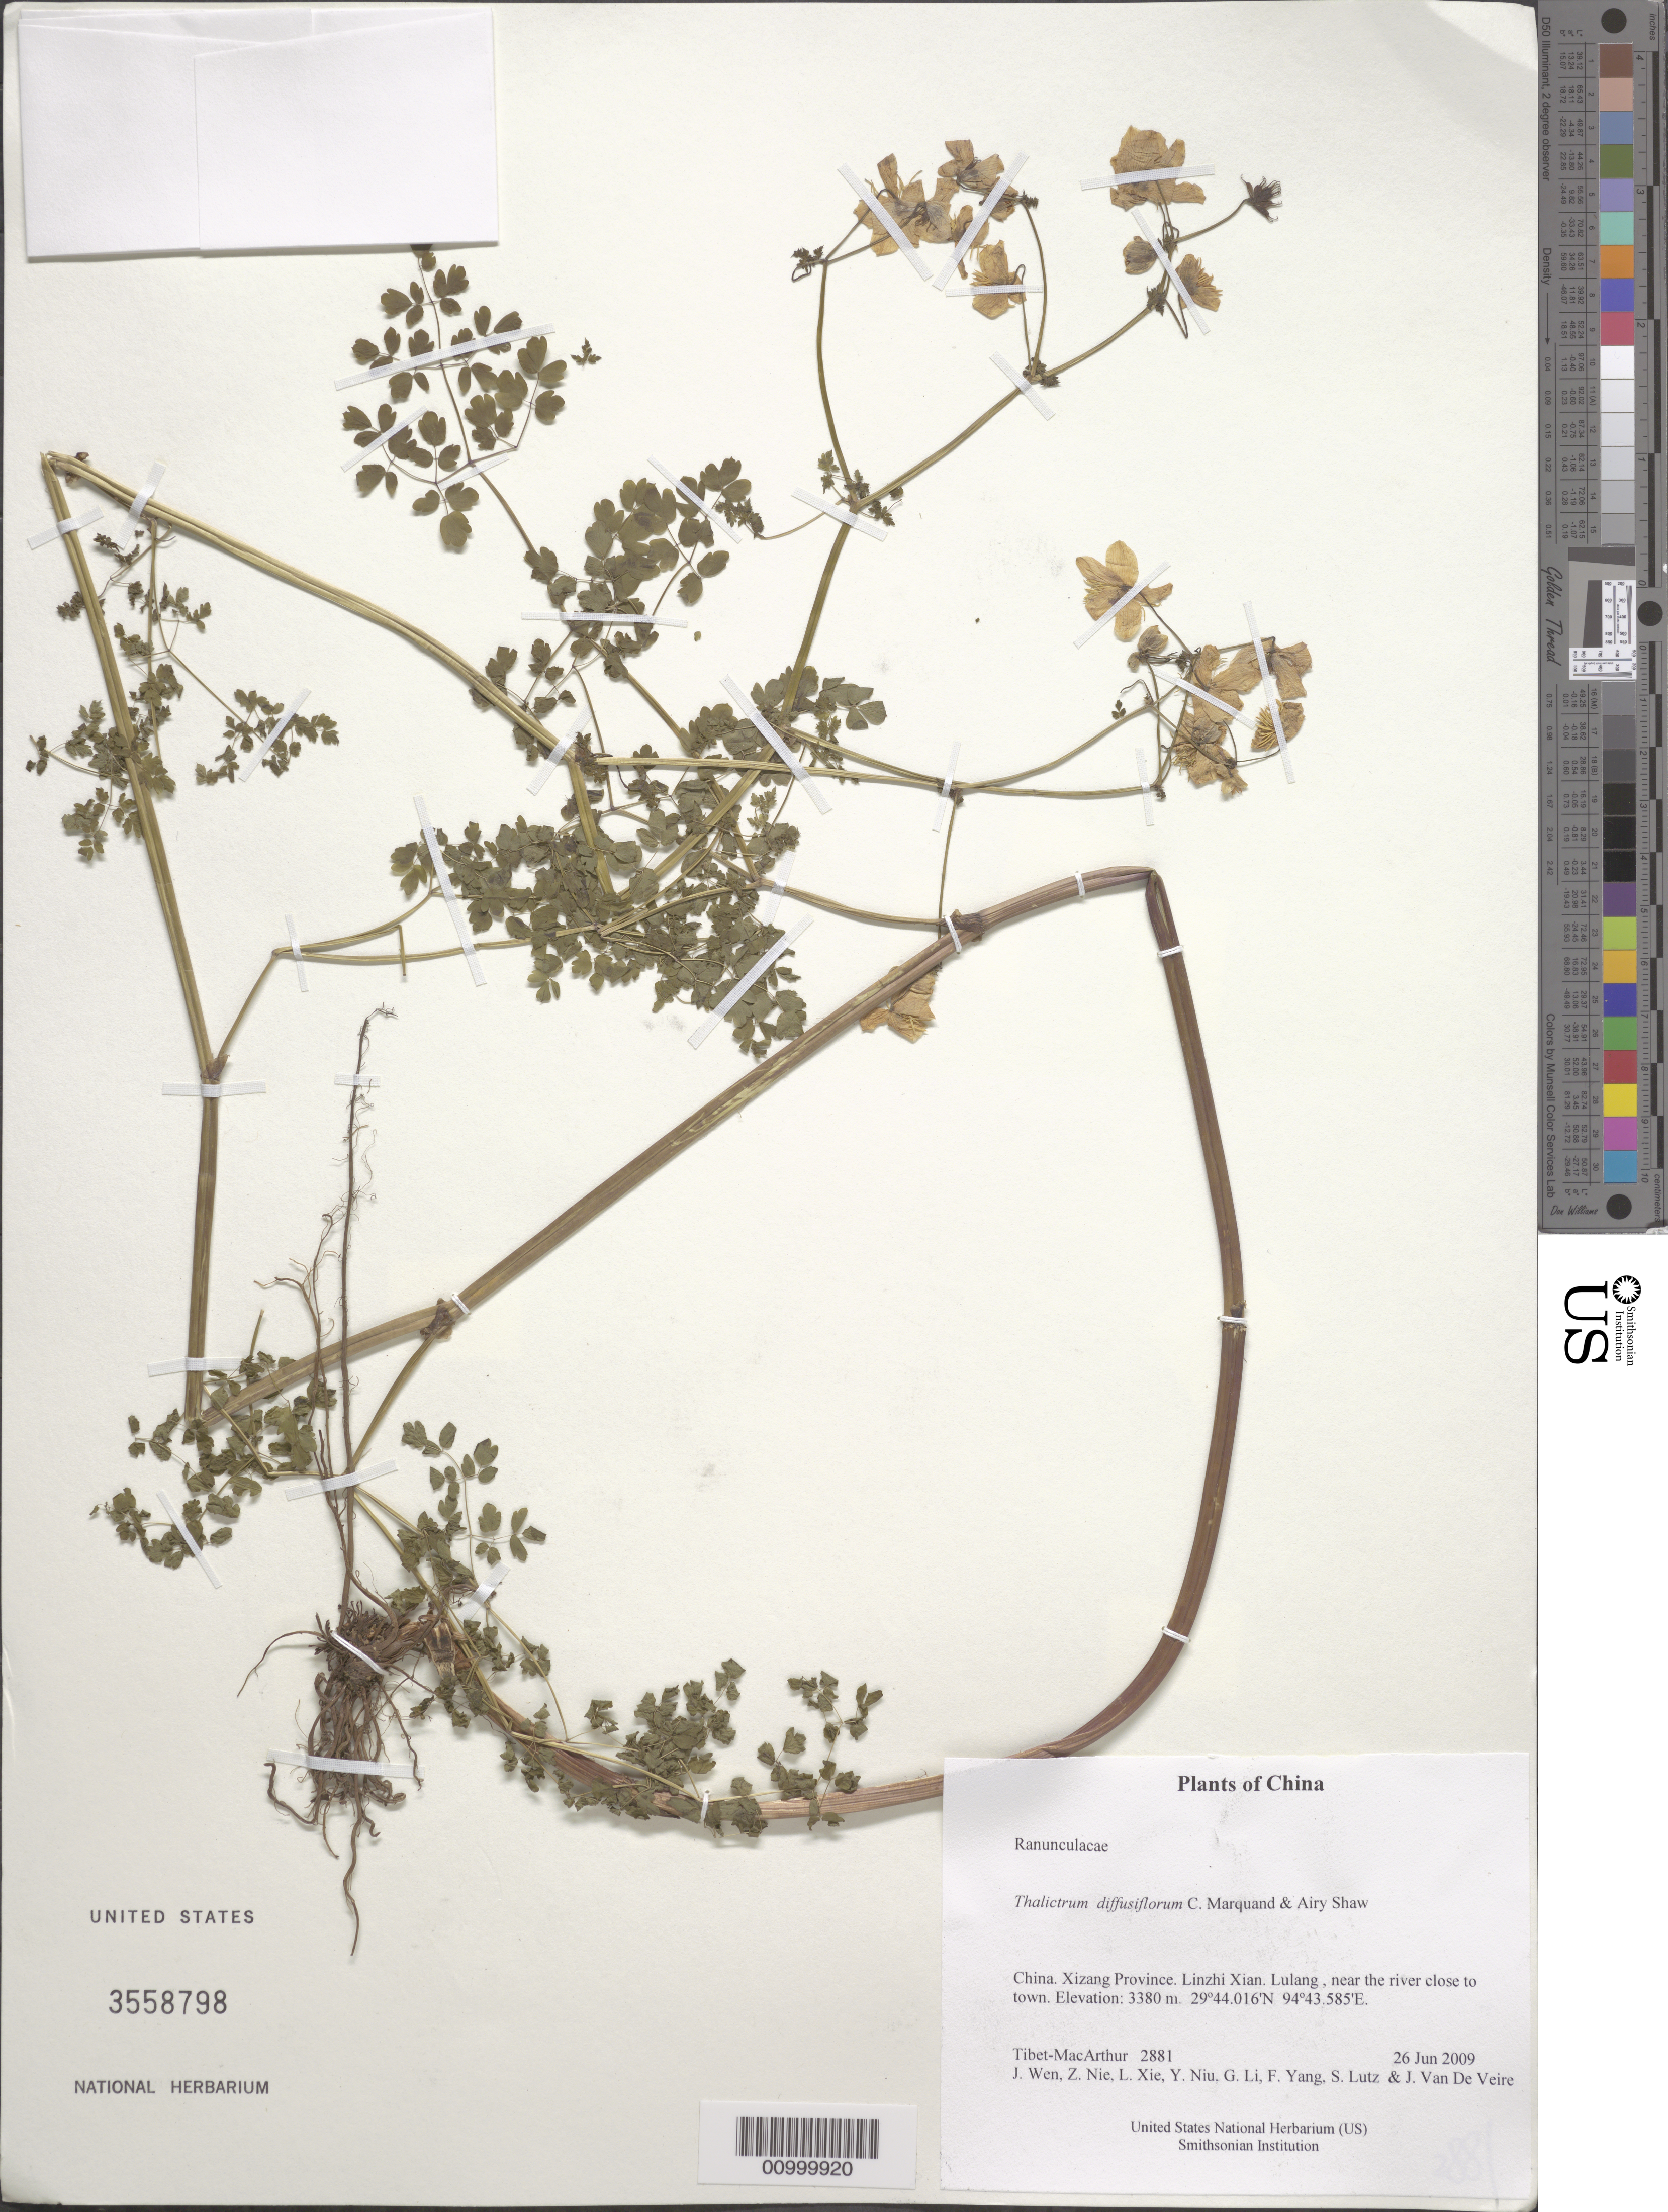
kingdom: Plantae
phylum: Tracheophyta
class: Magnoliopsida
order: Ranunculales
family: Ranunculaceae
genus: Thalictrum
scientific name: Thalictrum diffusiflorum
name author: C. Marquand & Airy Shaw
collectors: Tibet-MacArthur, J. Wen, Z. Nie, L. Xie, Y. Niu, G. Li, F. Yang, S. Lutz & J. Van De Veire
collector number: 2881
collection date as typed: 26 Jun 2009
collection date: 2009-06-26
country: China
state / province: Xizang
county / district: Linzhi Xian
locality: Lulang , near the river close to town.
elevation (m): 3380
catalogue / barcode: US 3558798